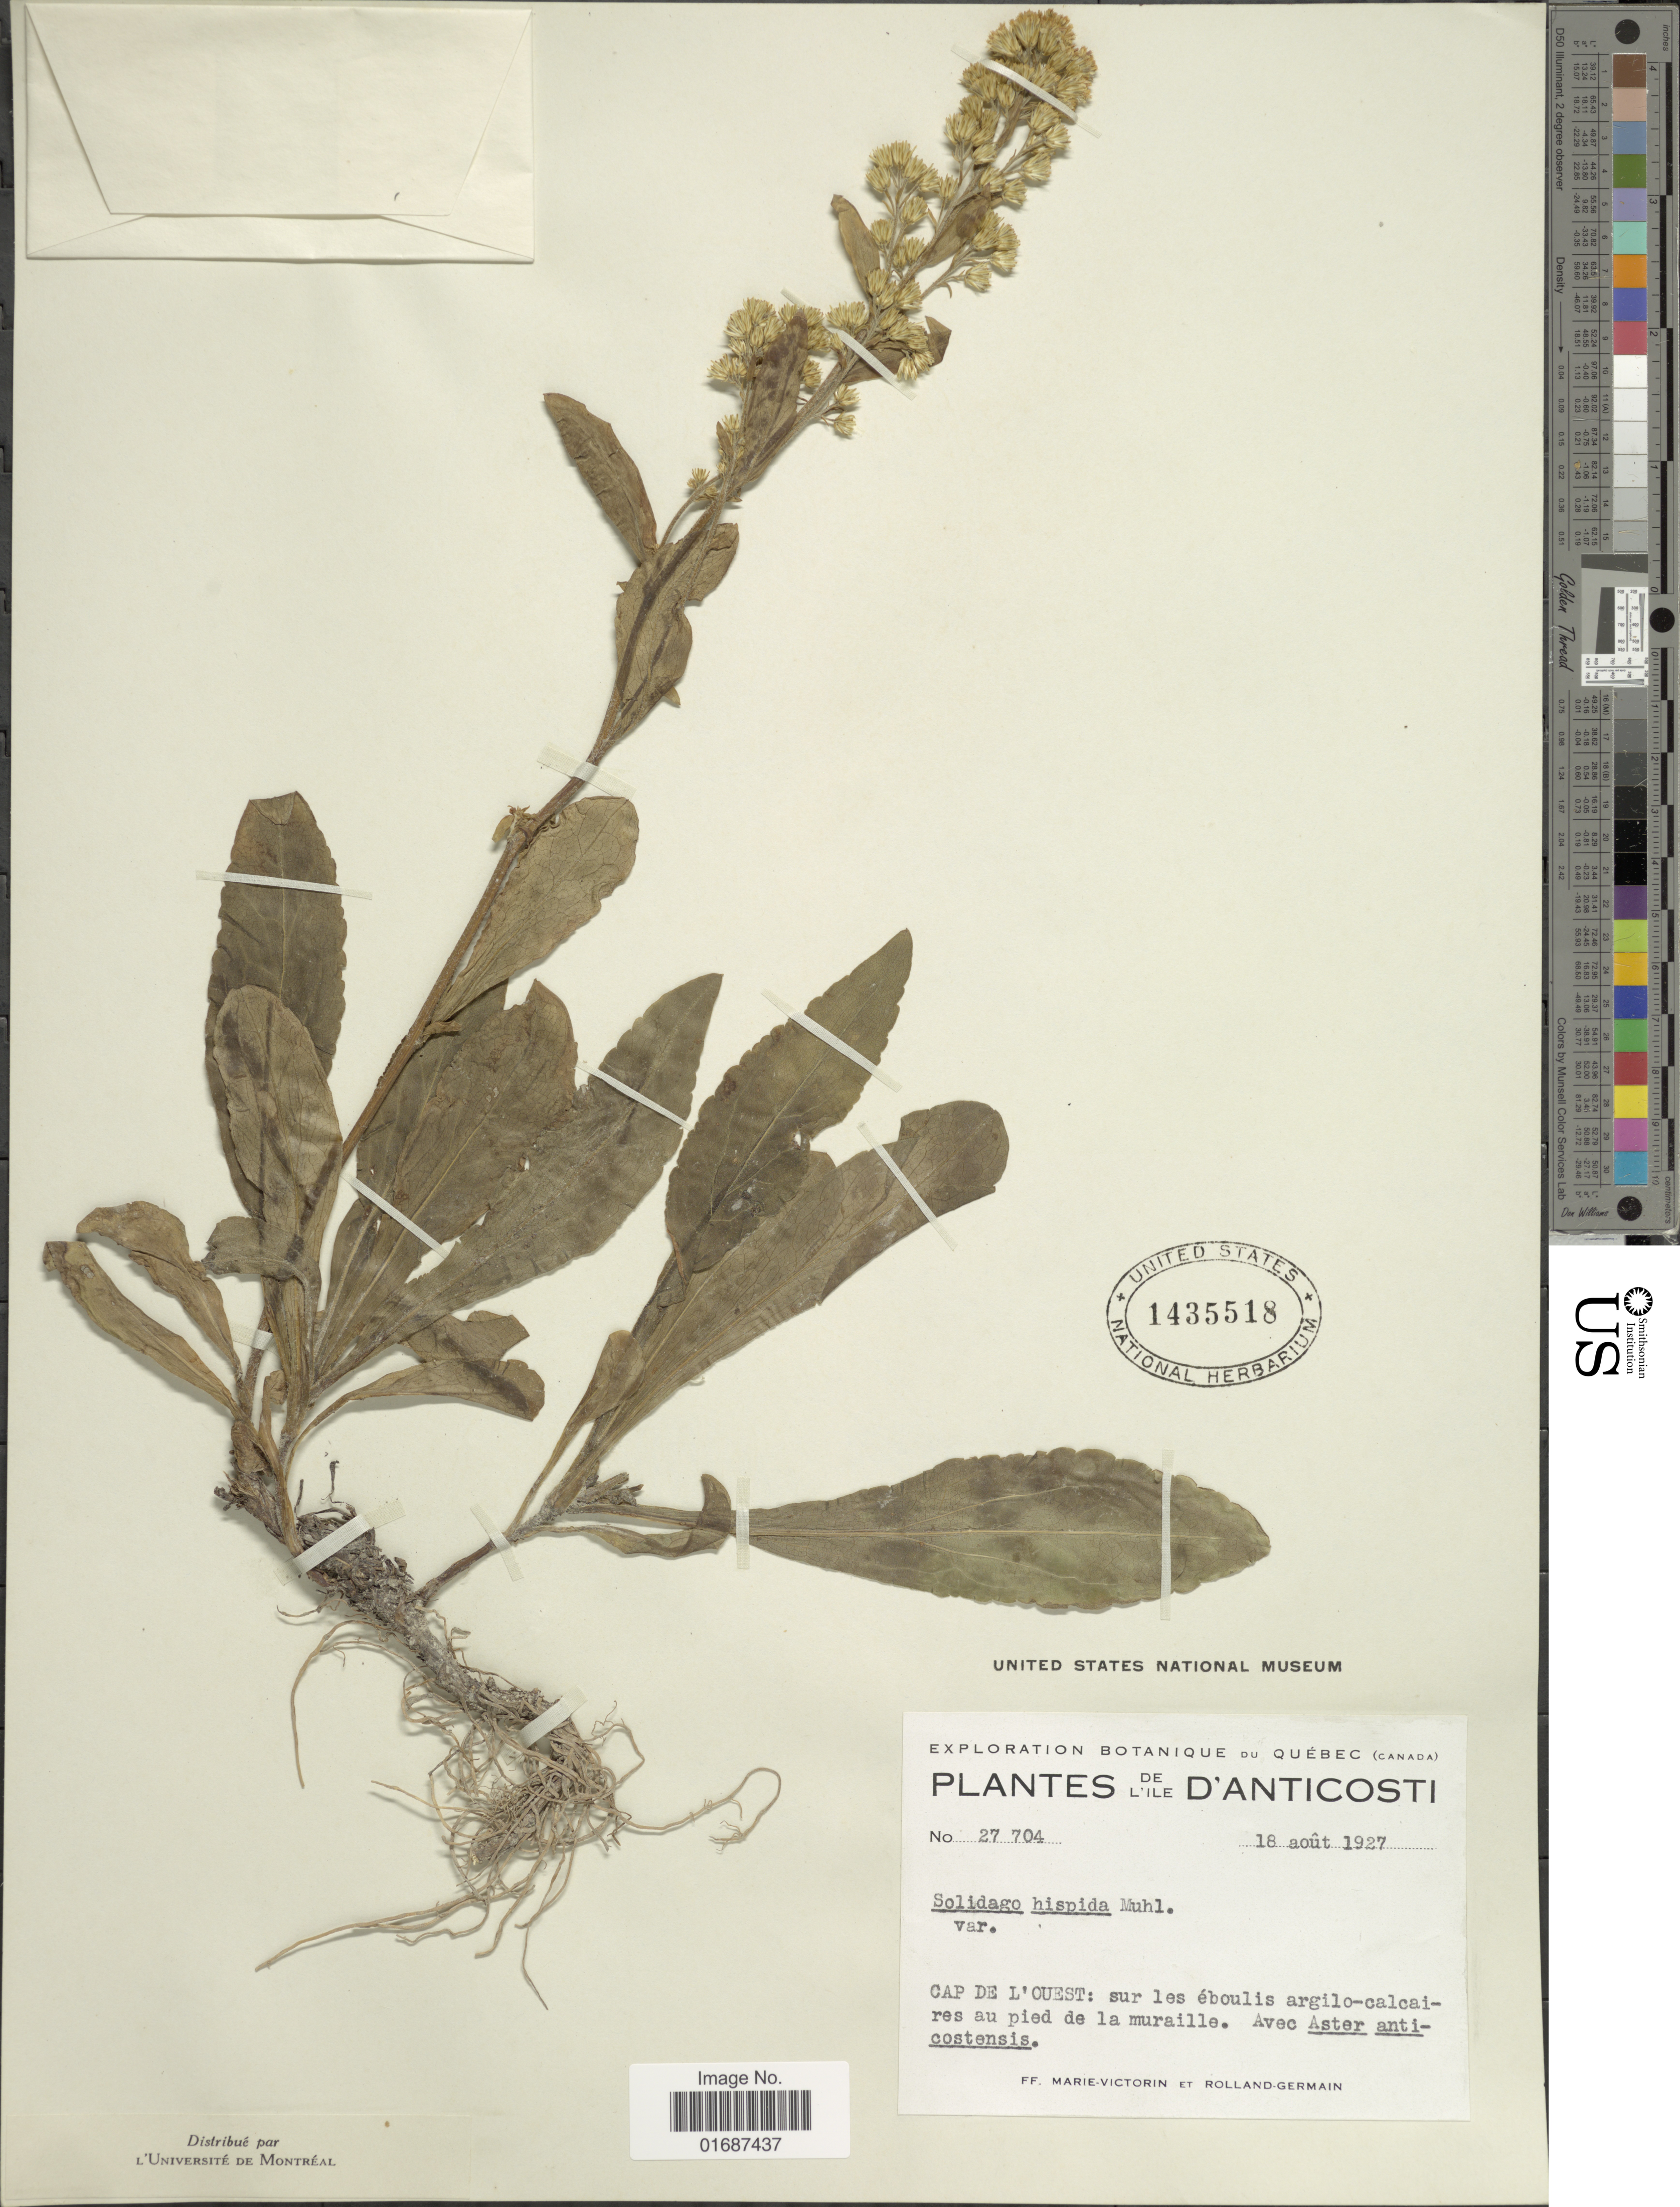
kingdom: Plantae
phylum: Tracheophyta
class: Magnoliopsida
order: Asterales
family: Asteraceae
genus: Solidago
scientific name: Solidago hispida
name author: Muhl. ex Willd.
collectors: Fr. Marie-Victorin & Rolland-Germain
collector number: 27704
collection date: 1927-08-18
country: Canada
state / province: Quebec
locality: De L'ile D'Anticosti, Cap de L'Ouest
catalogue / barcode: US 1435518